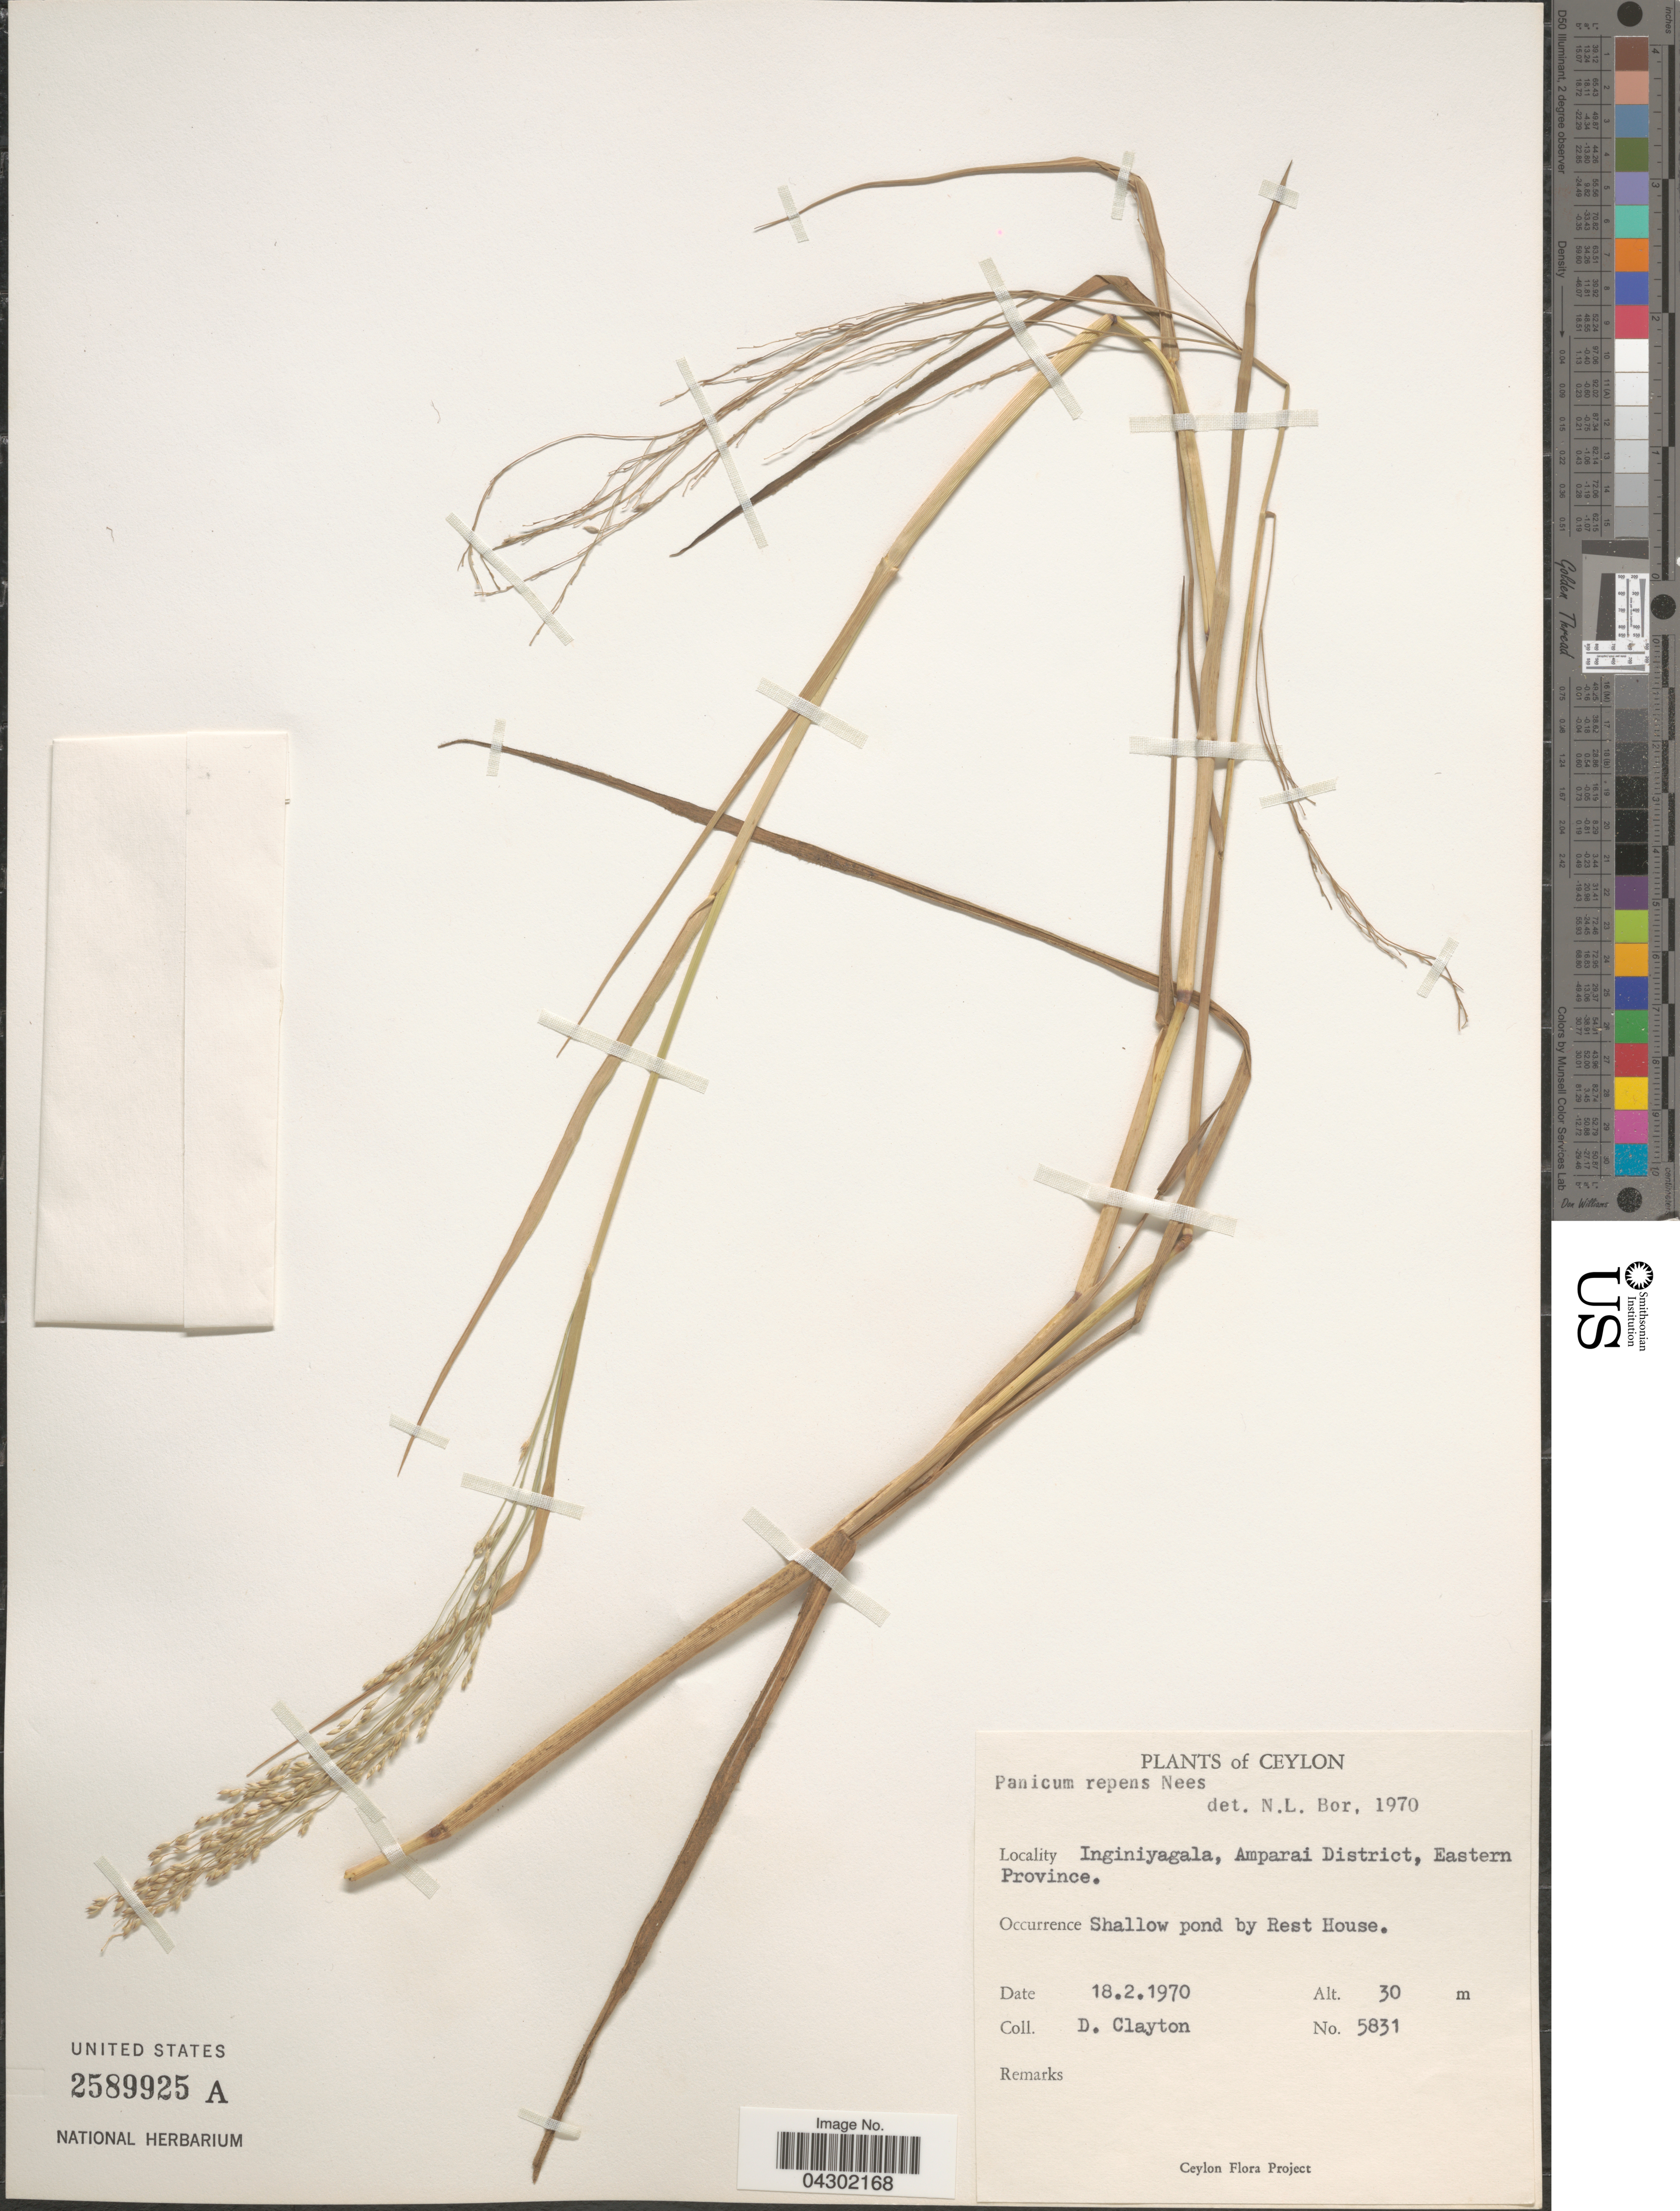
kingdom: Plantae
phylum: Tracheophyta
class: Liliopsida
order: Poales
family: Poaceae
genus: Panicum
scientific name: Panicum repens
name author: L.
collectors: D. Clayton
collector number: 5831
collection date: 1970-02-18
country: Sri Lanka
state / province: Eastern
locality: Ceylon. Inginiyagala, Amparai District. Shallow pond by Rest House.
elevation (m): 30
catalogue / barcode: US 2589925A